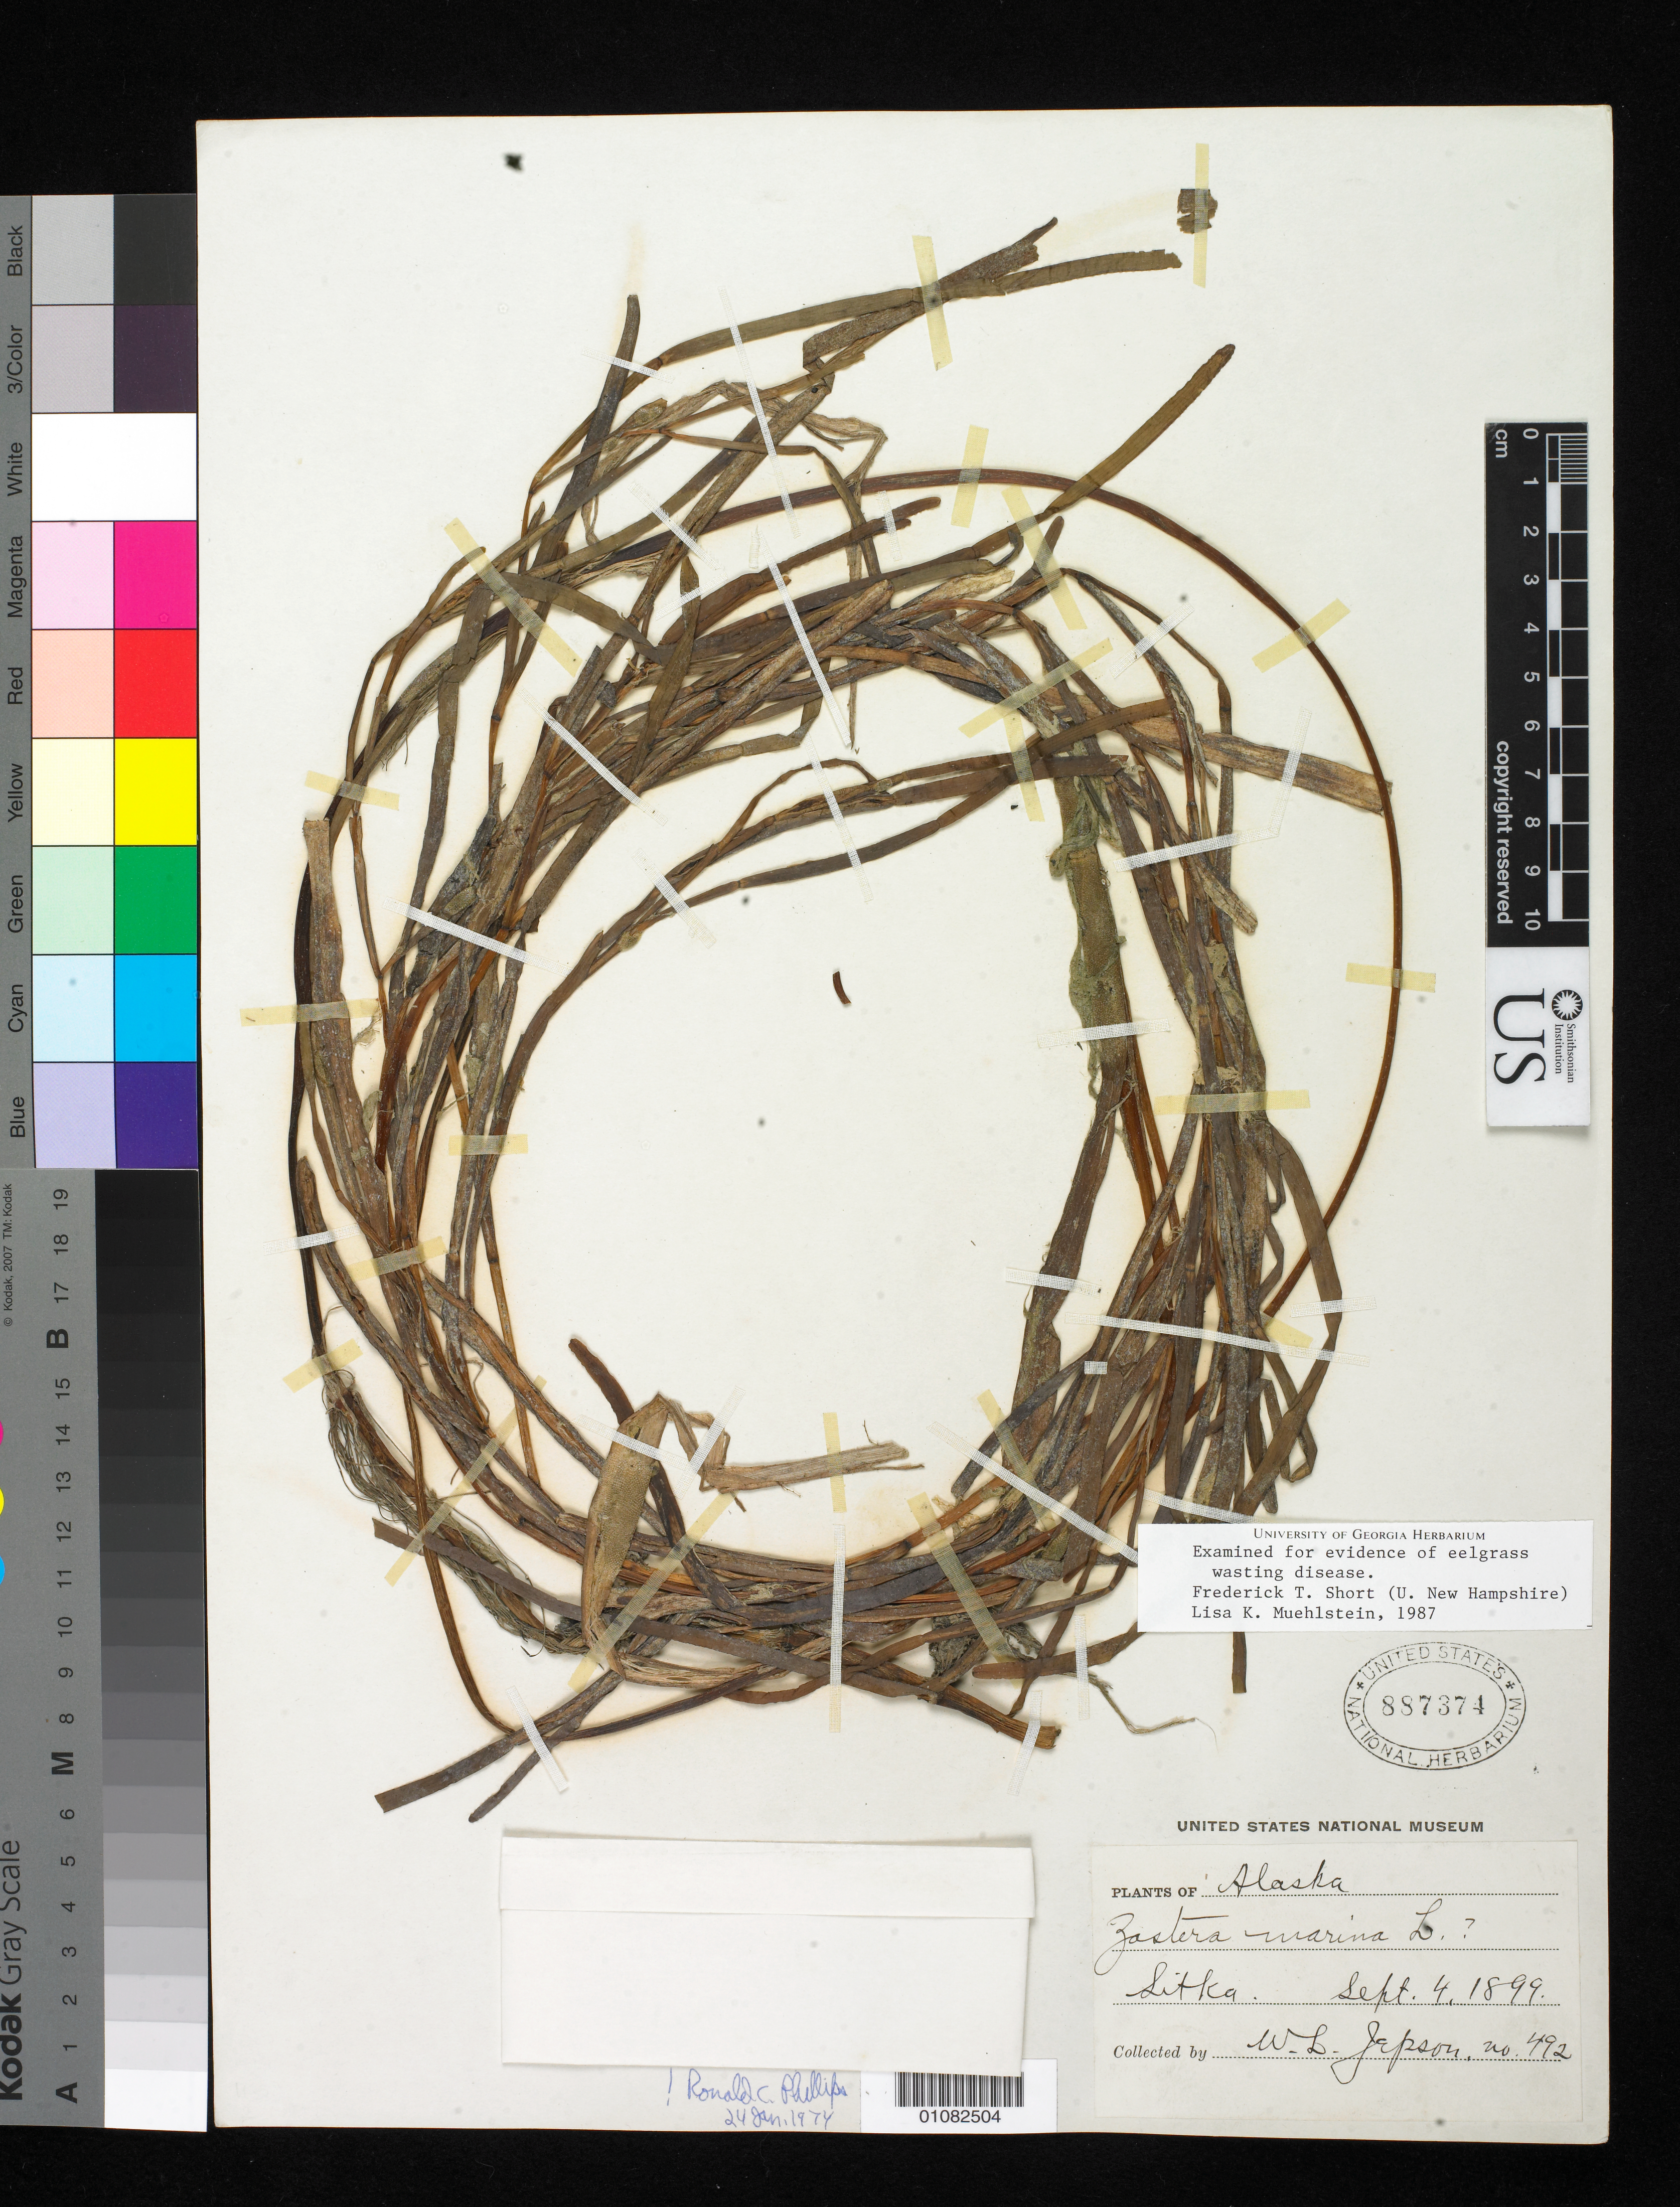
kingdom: Plantae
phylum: Tracheophyta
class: Liliopsida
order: Alismatales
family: Zosteraceae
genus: Zostera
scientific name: Zostera marina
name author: L.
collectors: W. L. Jepson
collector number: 492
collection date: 1899-09-04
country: United States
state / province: Alaska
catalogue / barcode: US 887374